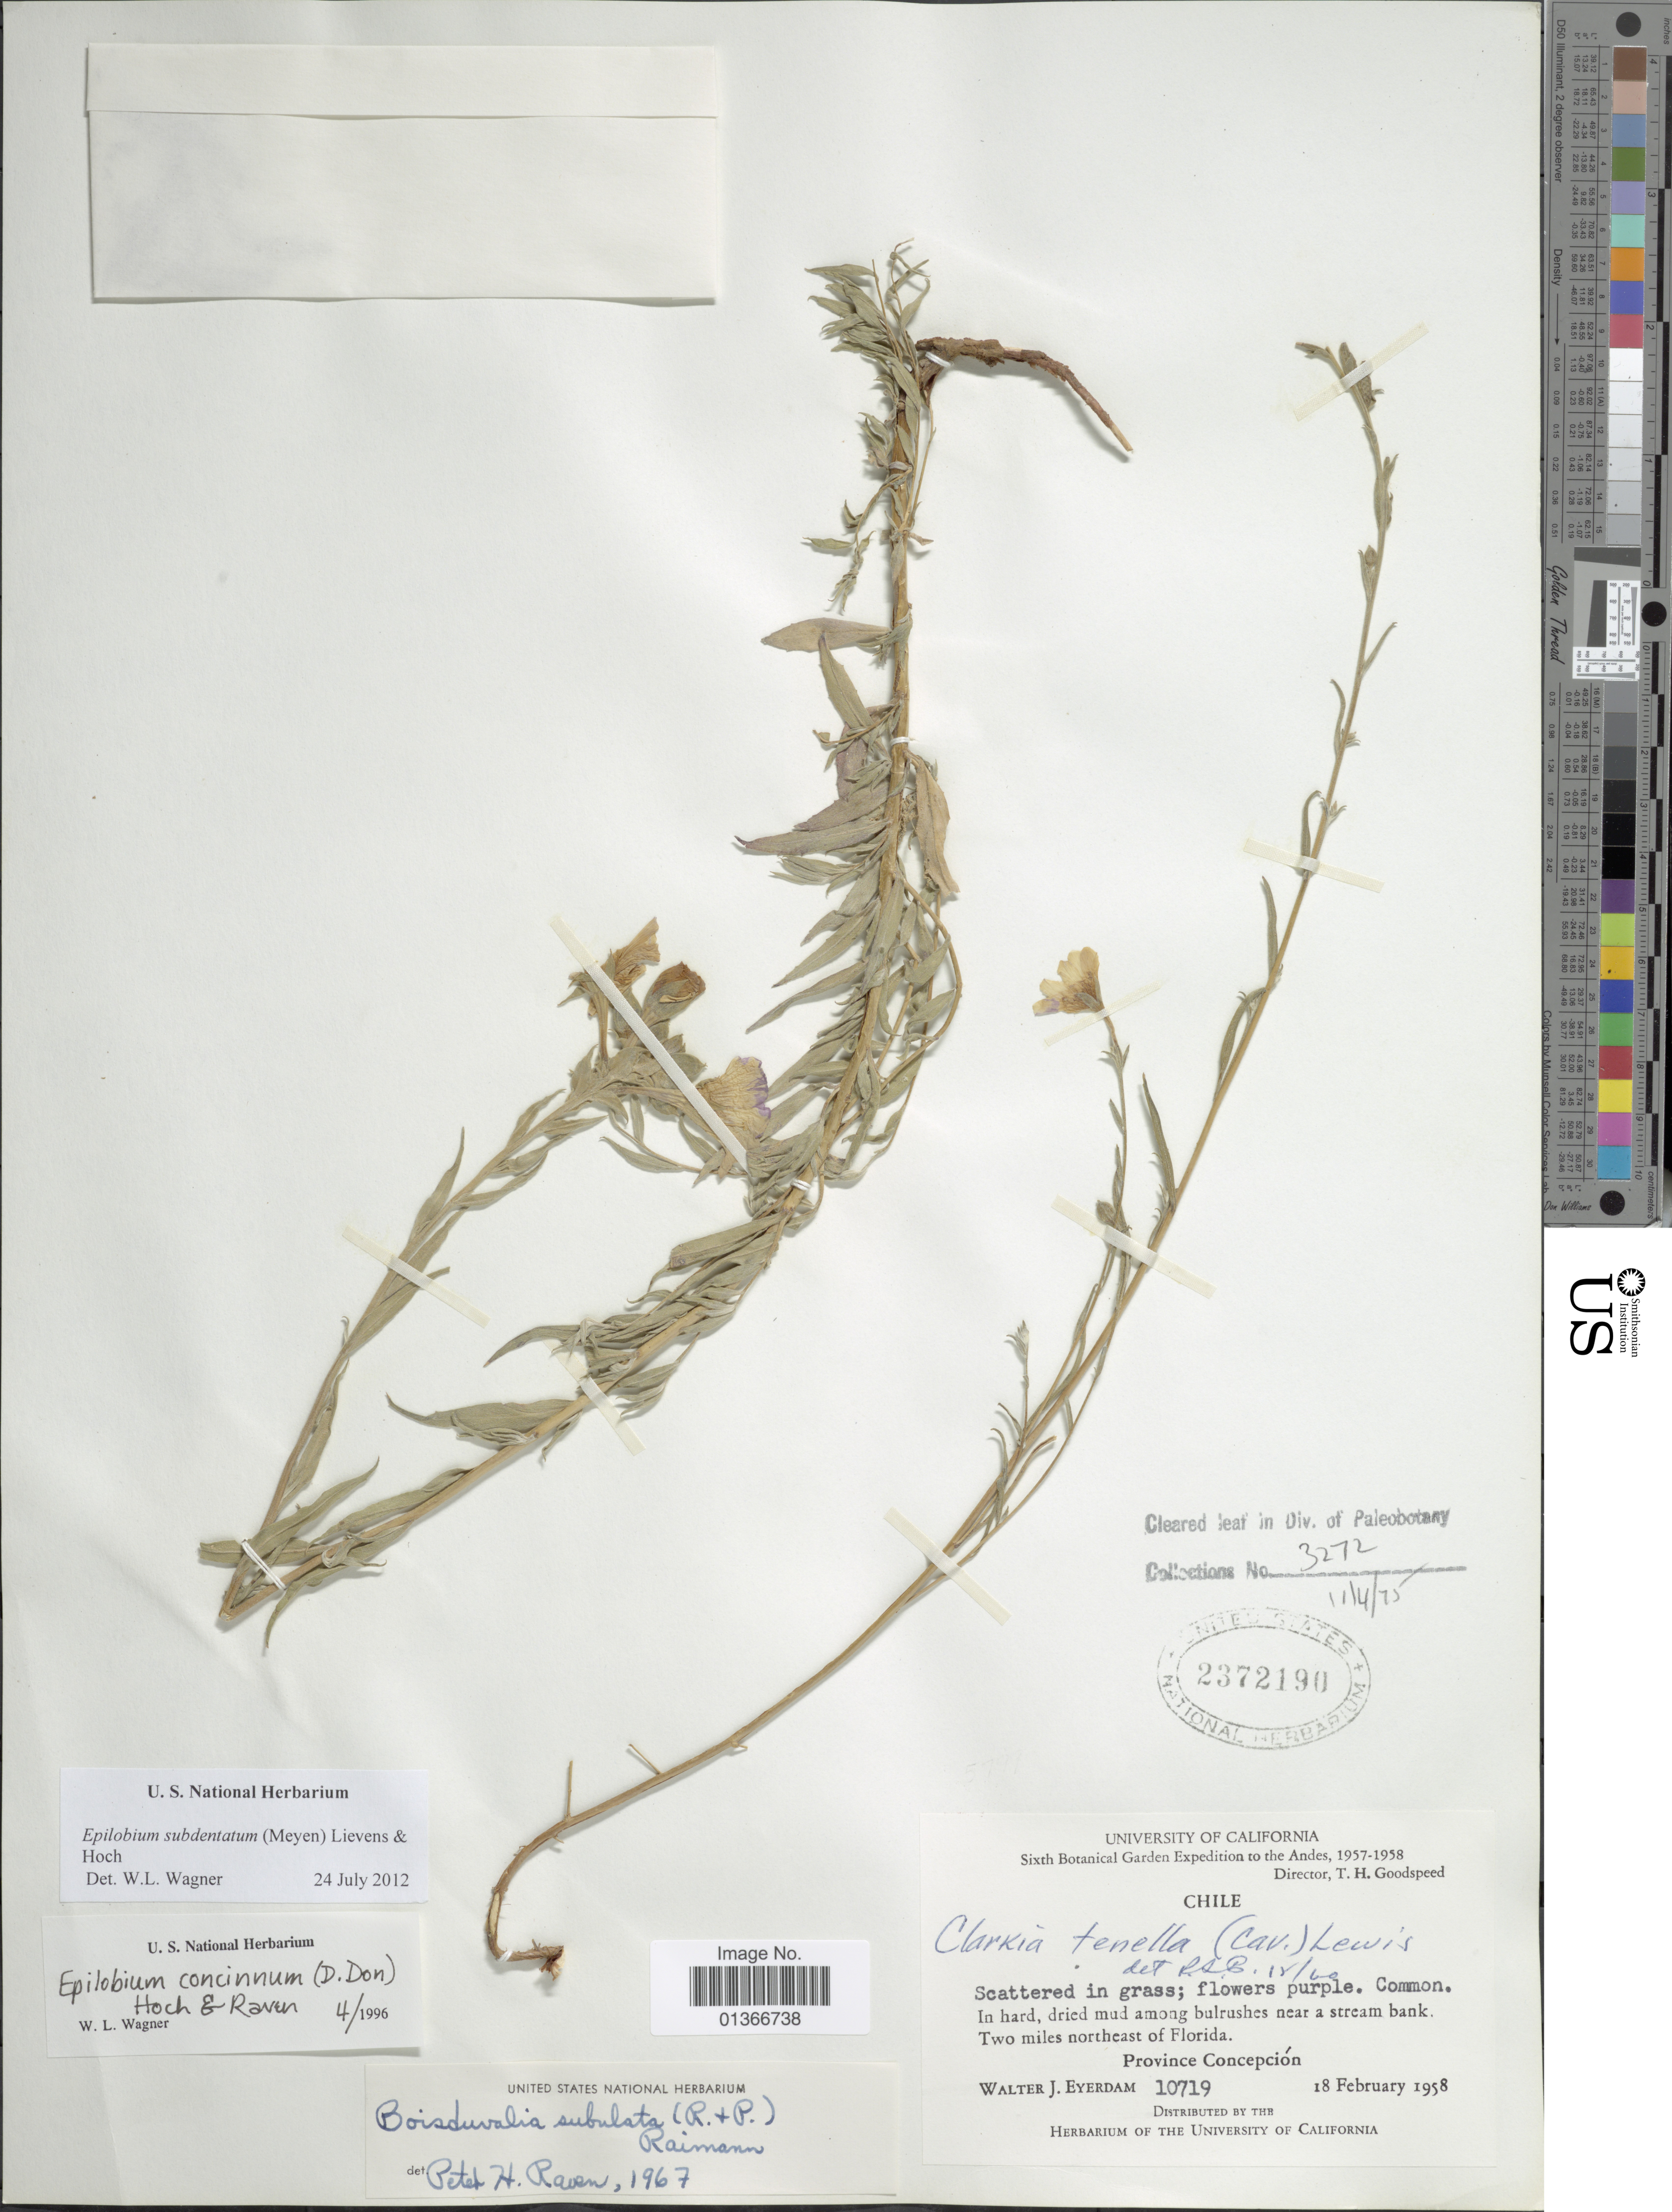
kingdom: Plantae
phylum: Tracheophyta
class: Magnoliopsida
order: Myrtales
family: Onagraceae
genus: Epilobium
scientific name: Epilobium subdentatum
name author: (Meyen) Lievens & Hoch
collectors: W. J. Eyerdam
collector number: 10719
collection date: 1958-02-18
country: Chile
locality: In hard, dried mud among bulrushes near a stream bank. Two miles northeast of Florida. Province Concepción.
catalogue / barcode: US 2372190